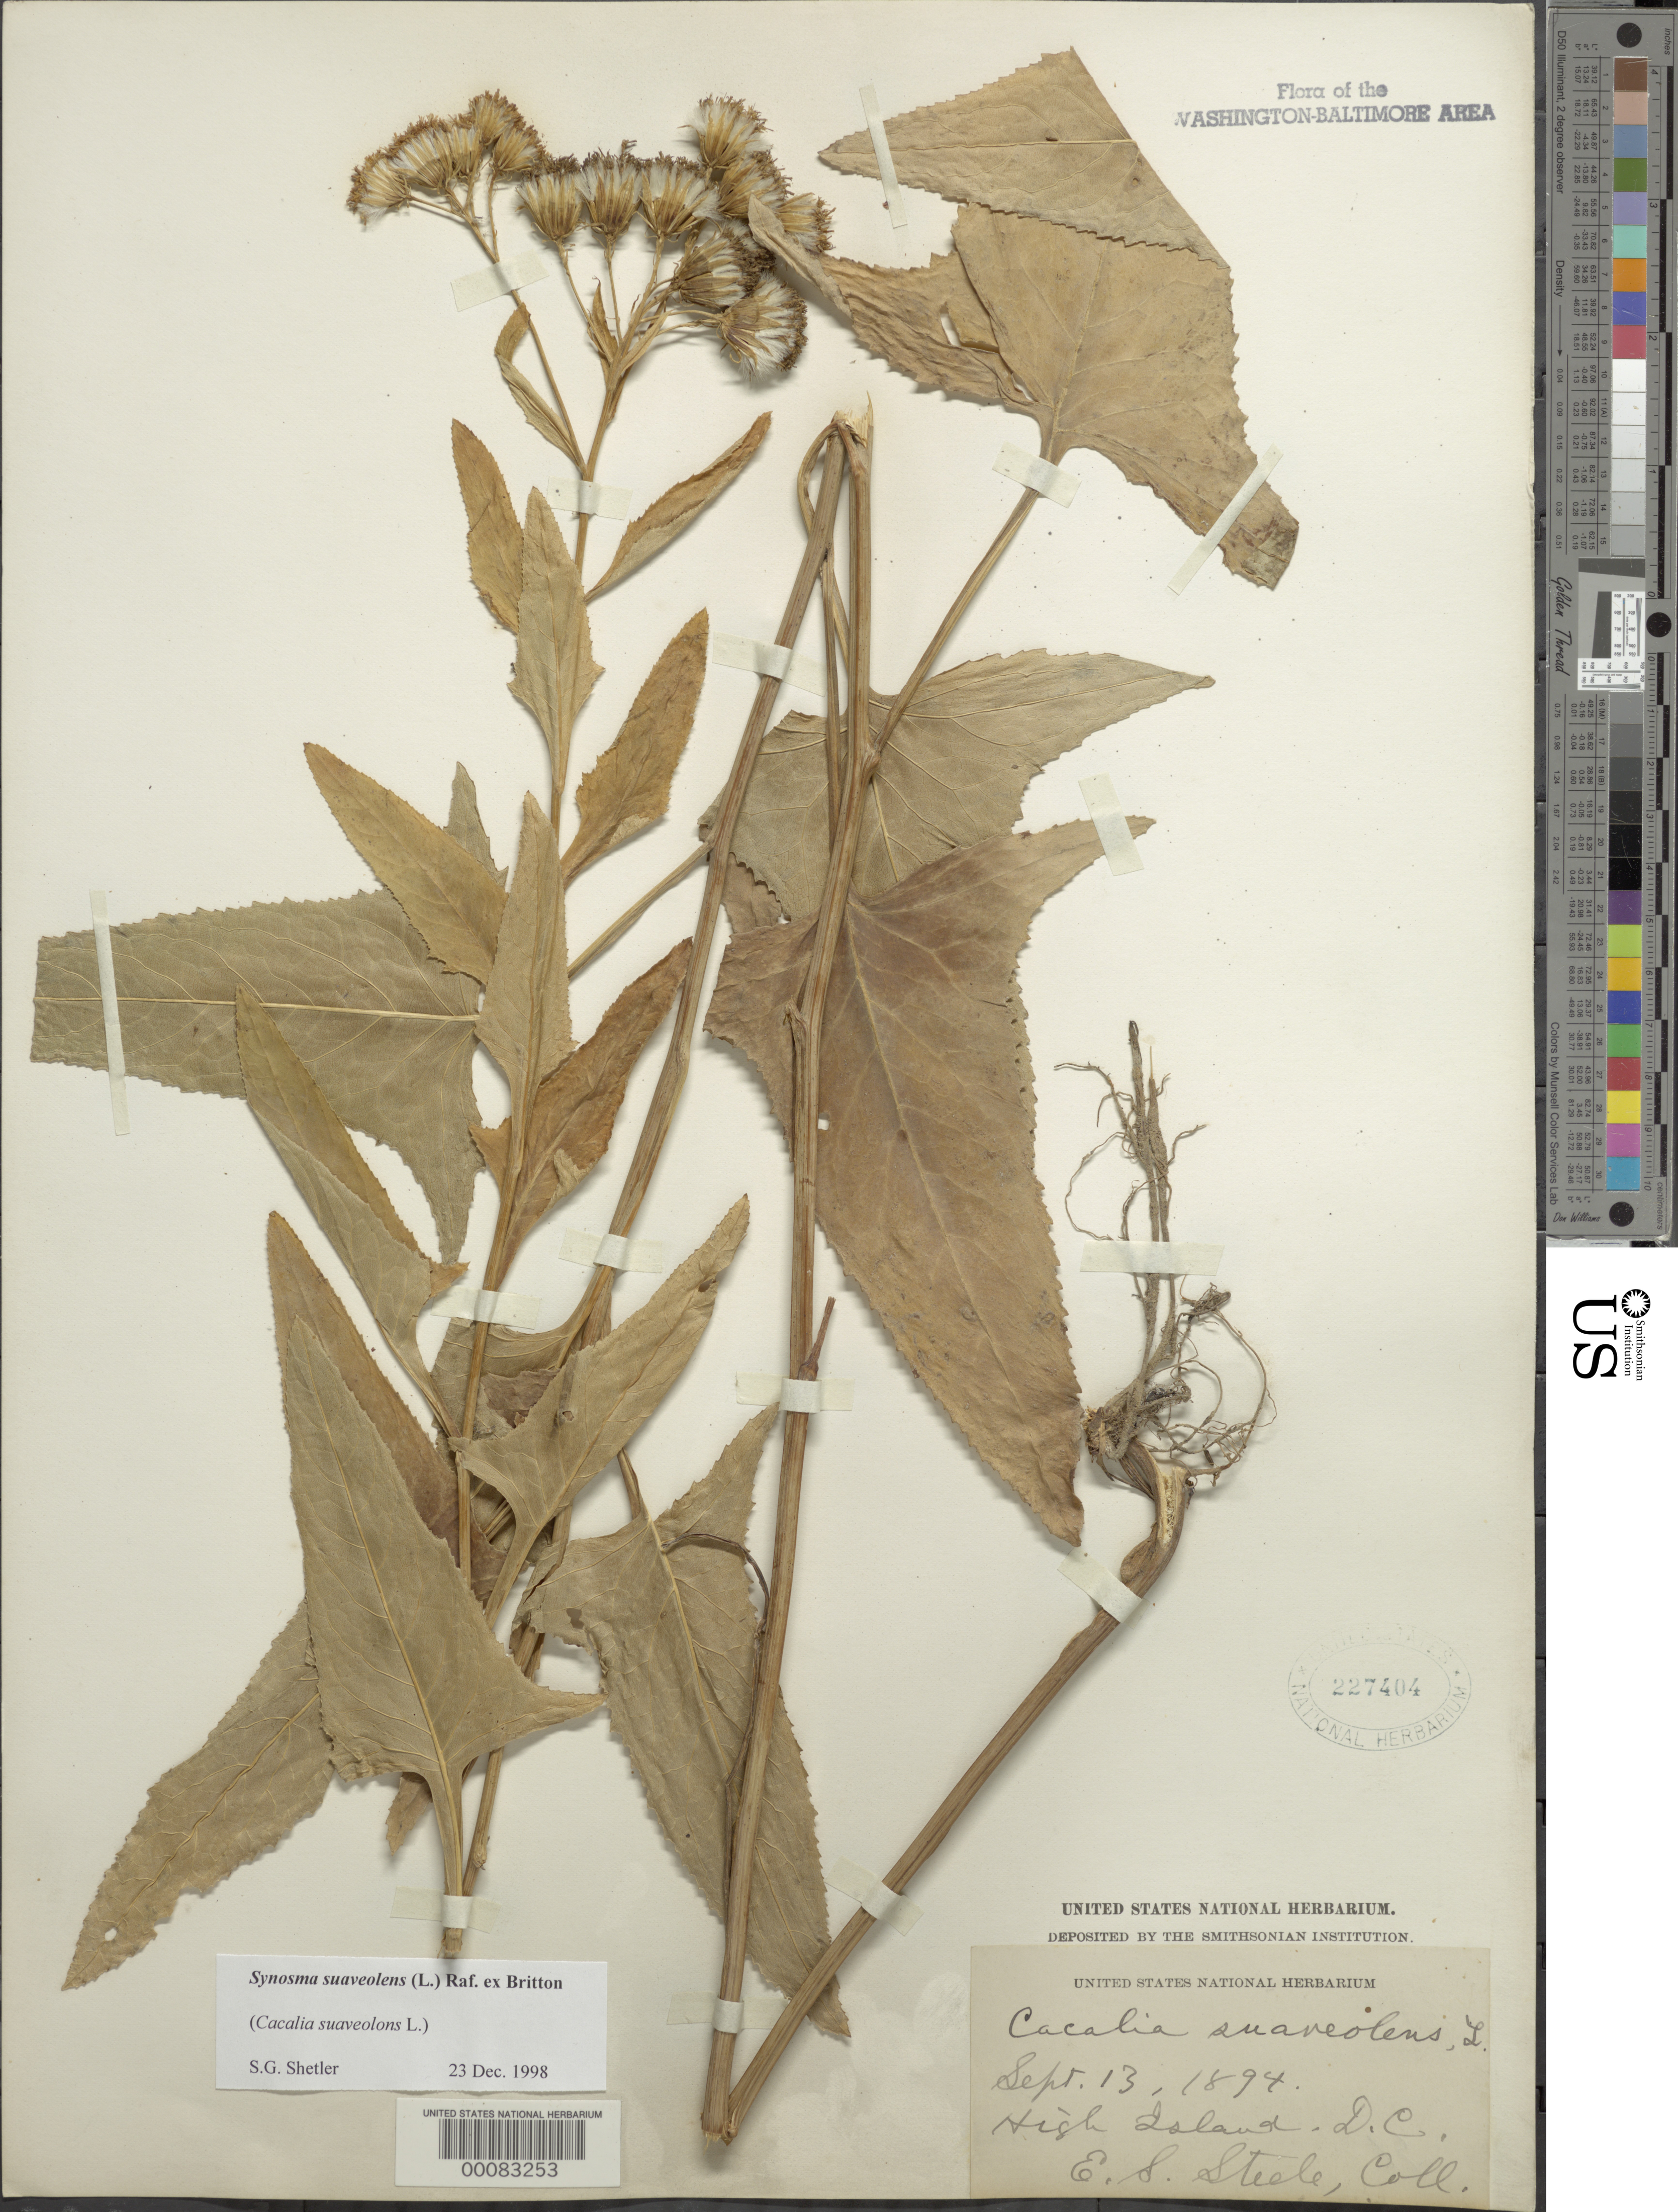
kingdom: Plantae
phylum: Tracheophyta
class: Magnoliopsida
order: Asterales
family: Asteraceae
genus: Hasteola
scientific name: Hasteola suaveolens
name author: (L.) Pojark.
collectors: E. Steele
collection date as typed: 13 Sep 1894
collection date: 1894-09-13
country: United States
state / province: Maryland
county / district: Montgomery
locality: High Island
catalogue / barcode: US 227404